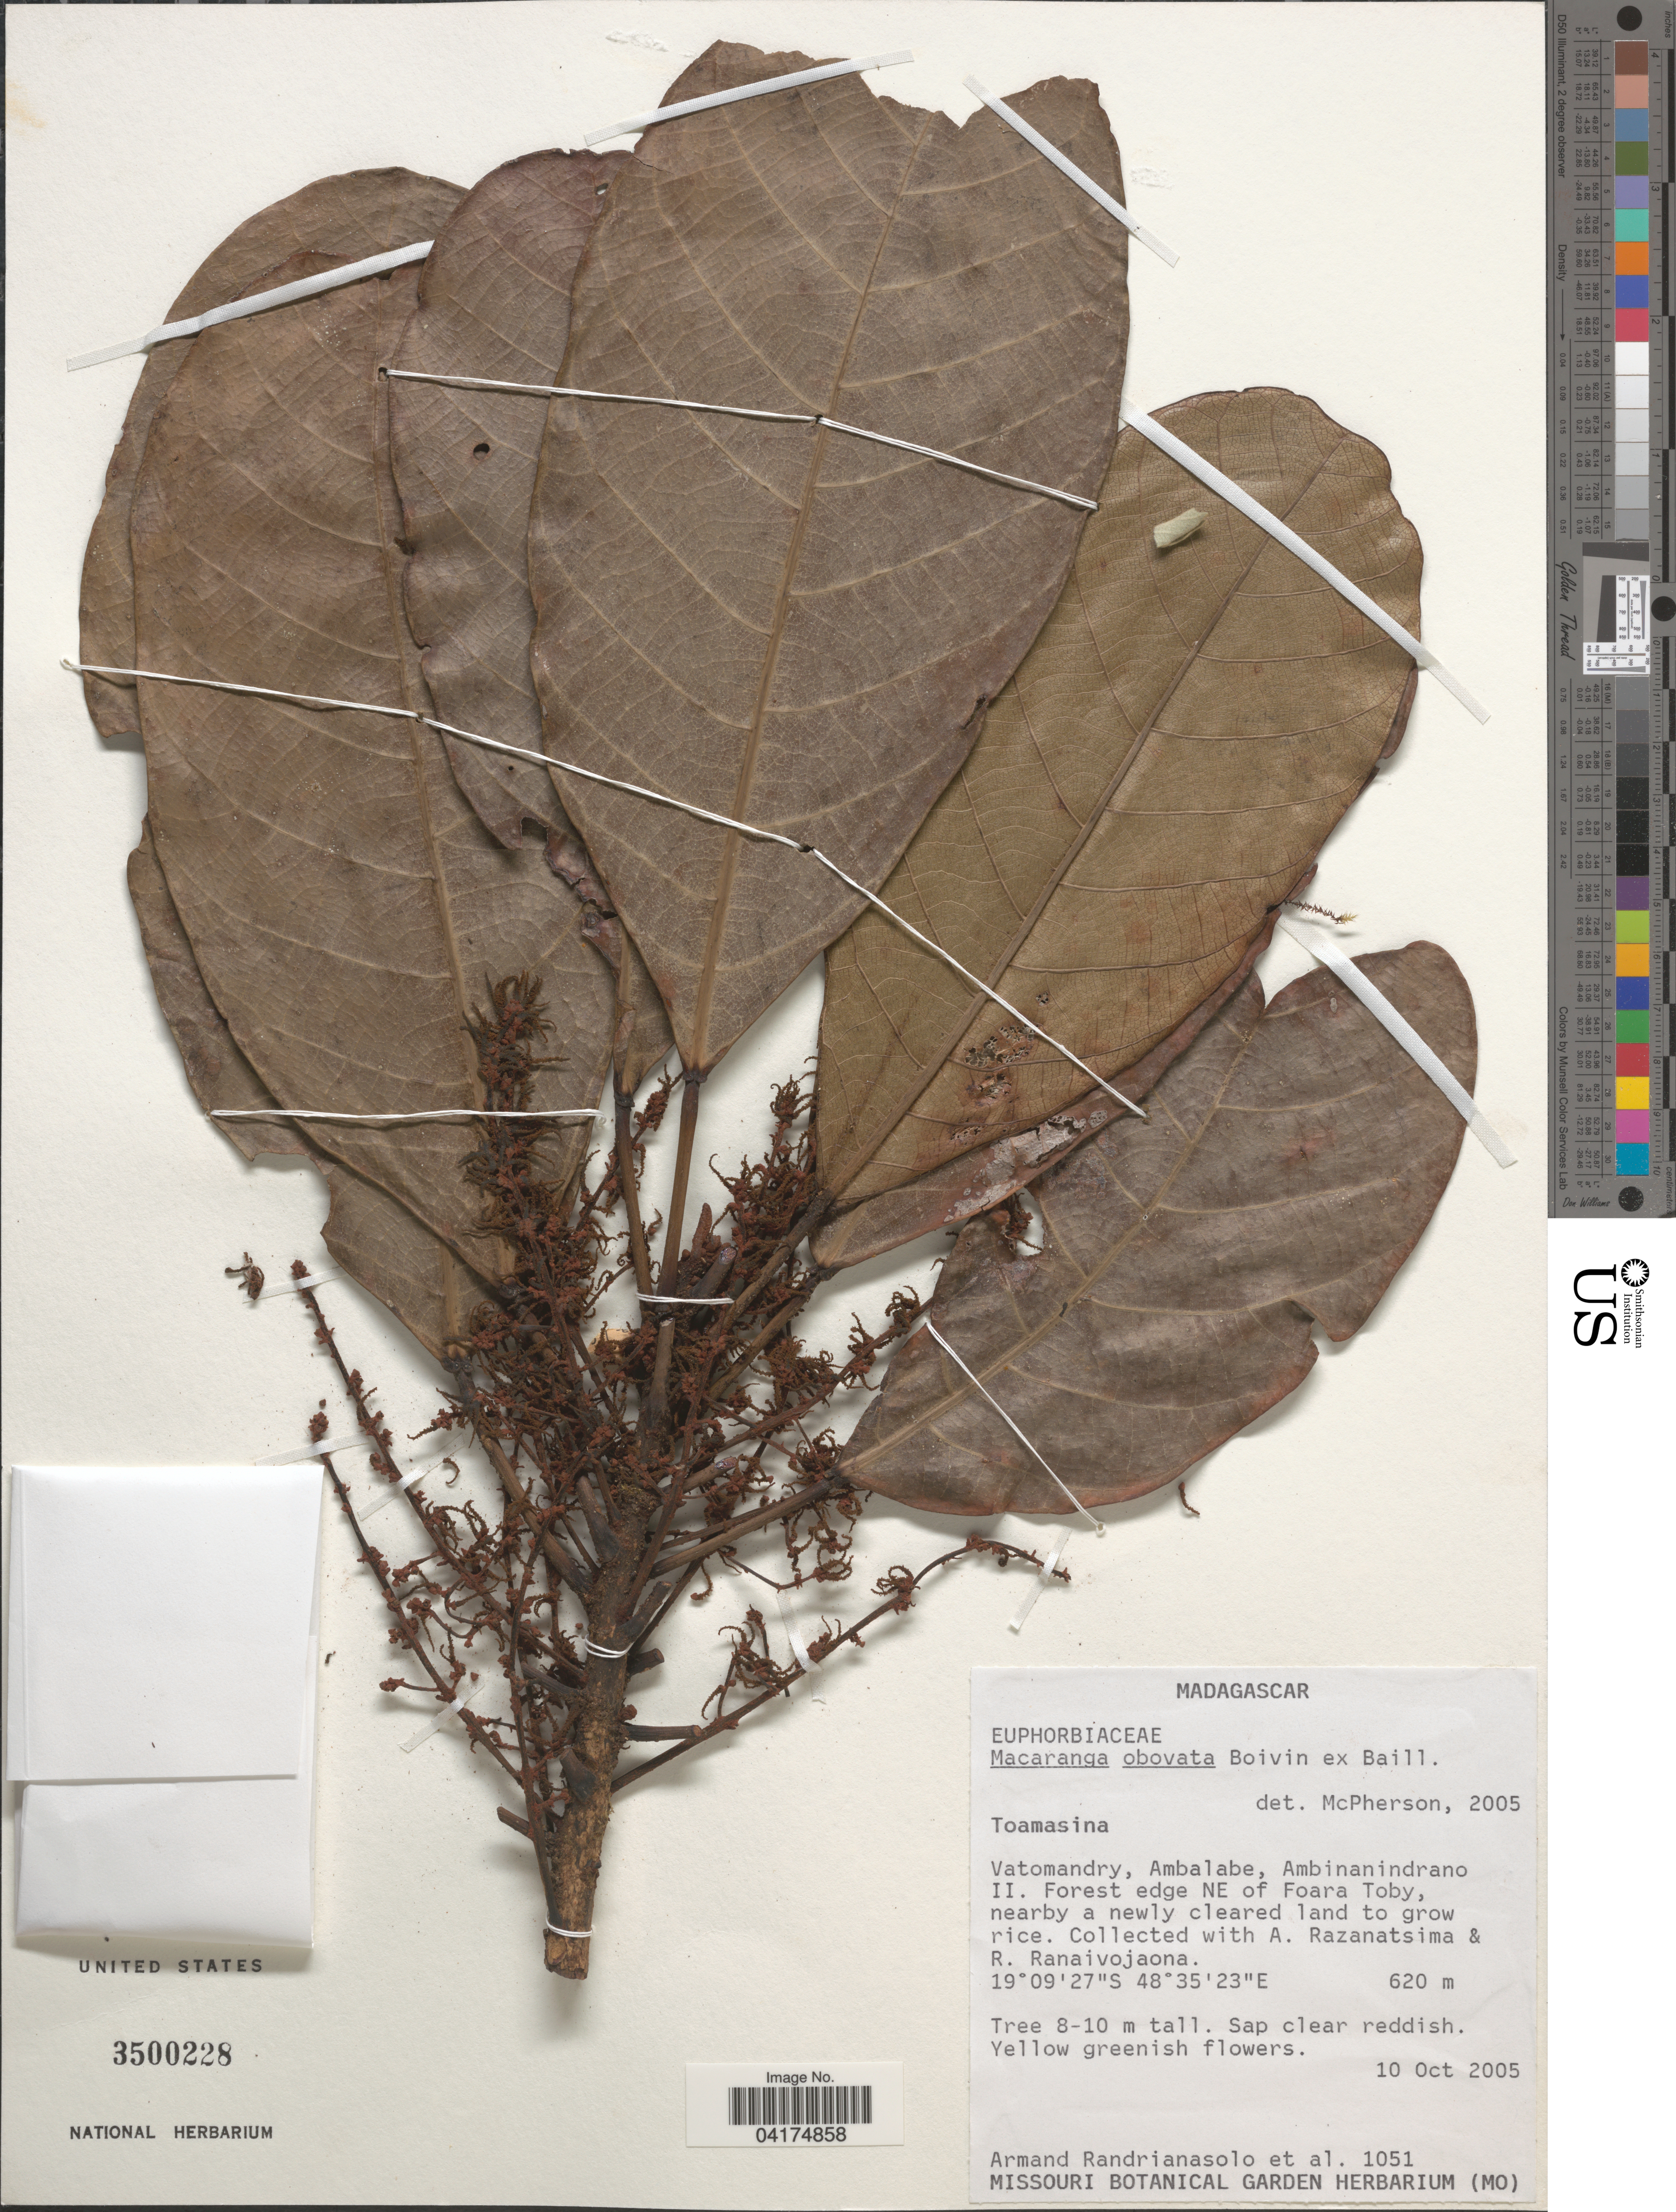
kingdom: Plantae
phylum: Tracheophyta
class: Magnoliopsida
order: Malpighiales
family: Euphorbiaceae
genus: Macaranga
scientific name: Macaranga obovata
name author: ex Baill.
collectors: A. Randrianasolo, A. Razanatsima & R. Ranaivojaona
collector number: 1051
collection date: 2005-10-10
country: Madagascar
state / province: Alaotra Mangoro / Atsinanana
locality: Vatomandry, Ambalabe, Ambinanindrano II. Forest edge NE of Foara Toby, nearby a newly cleared land to grow rice.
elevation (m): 620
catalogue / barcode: US 3500228